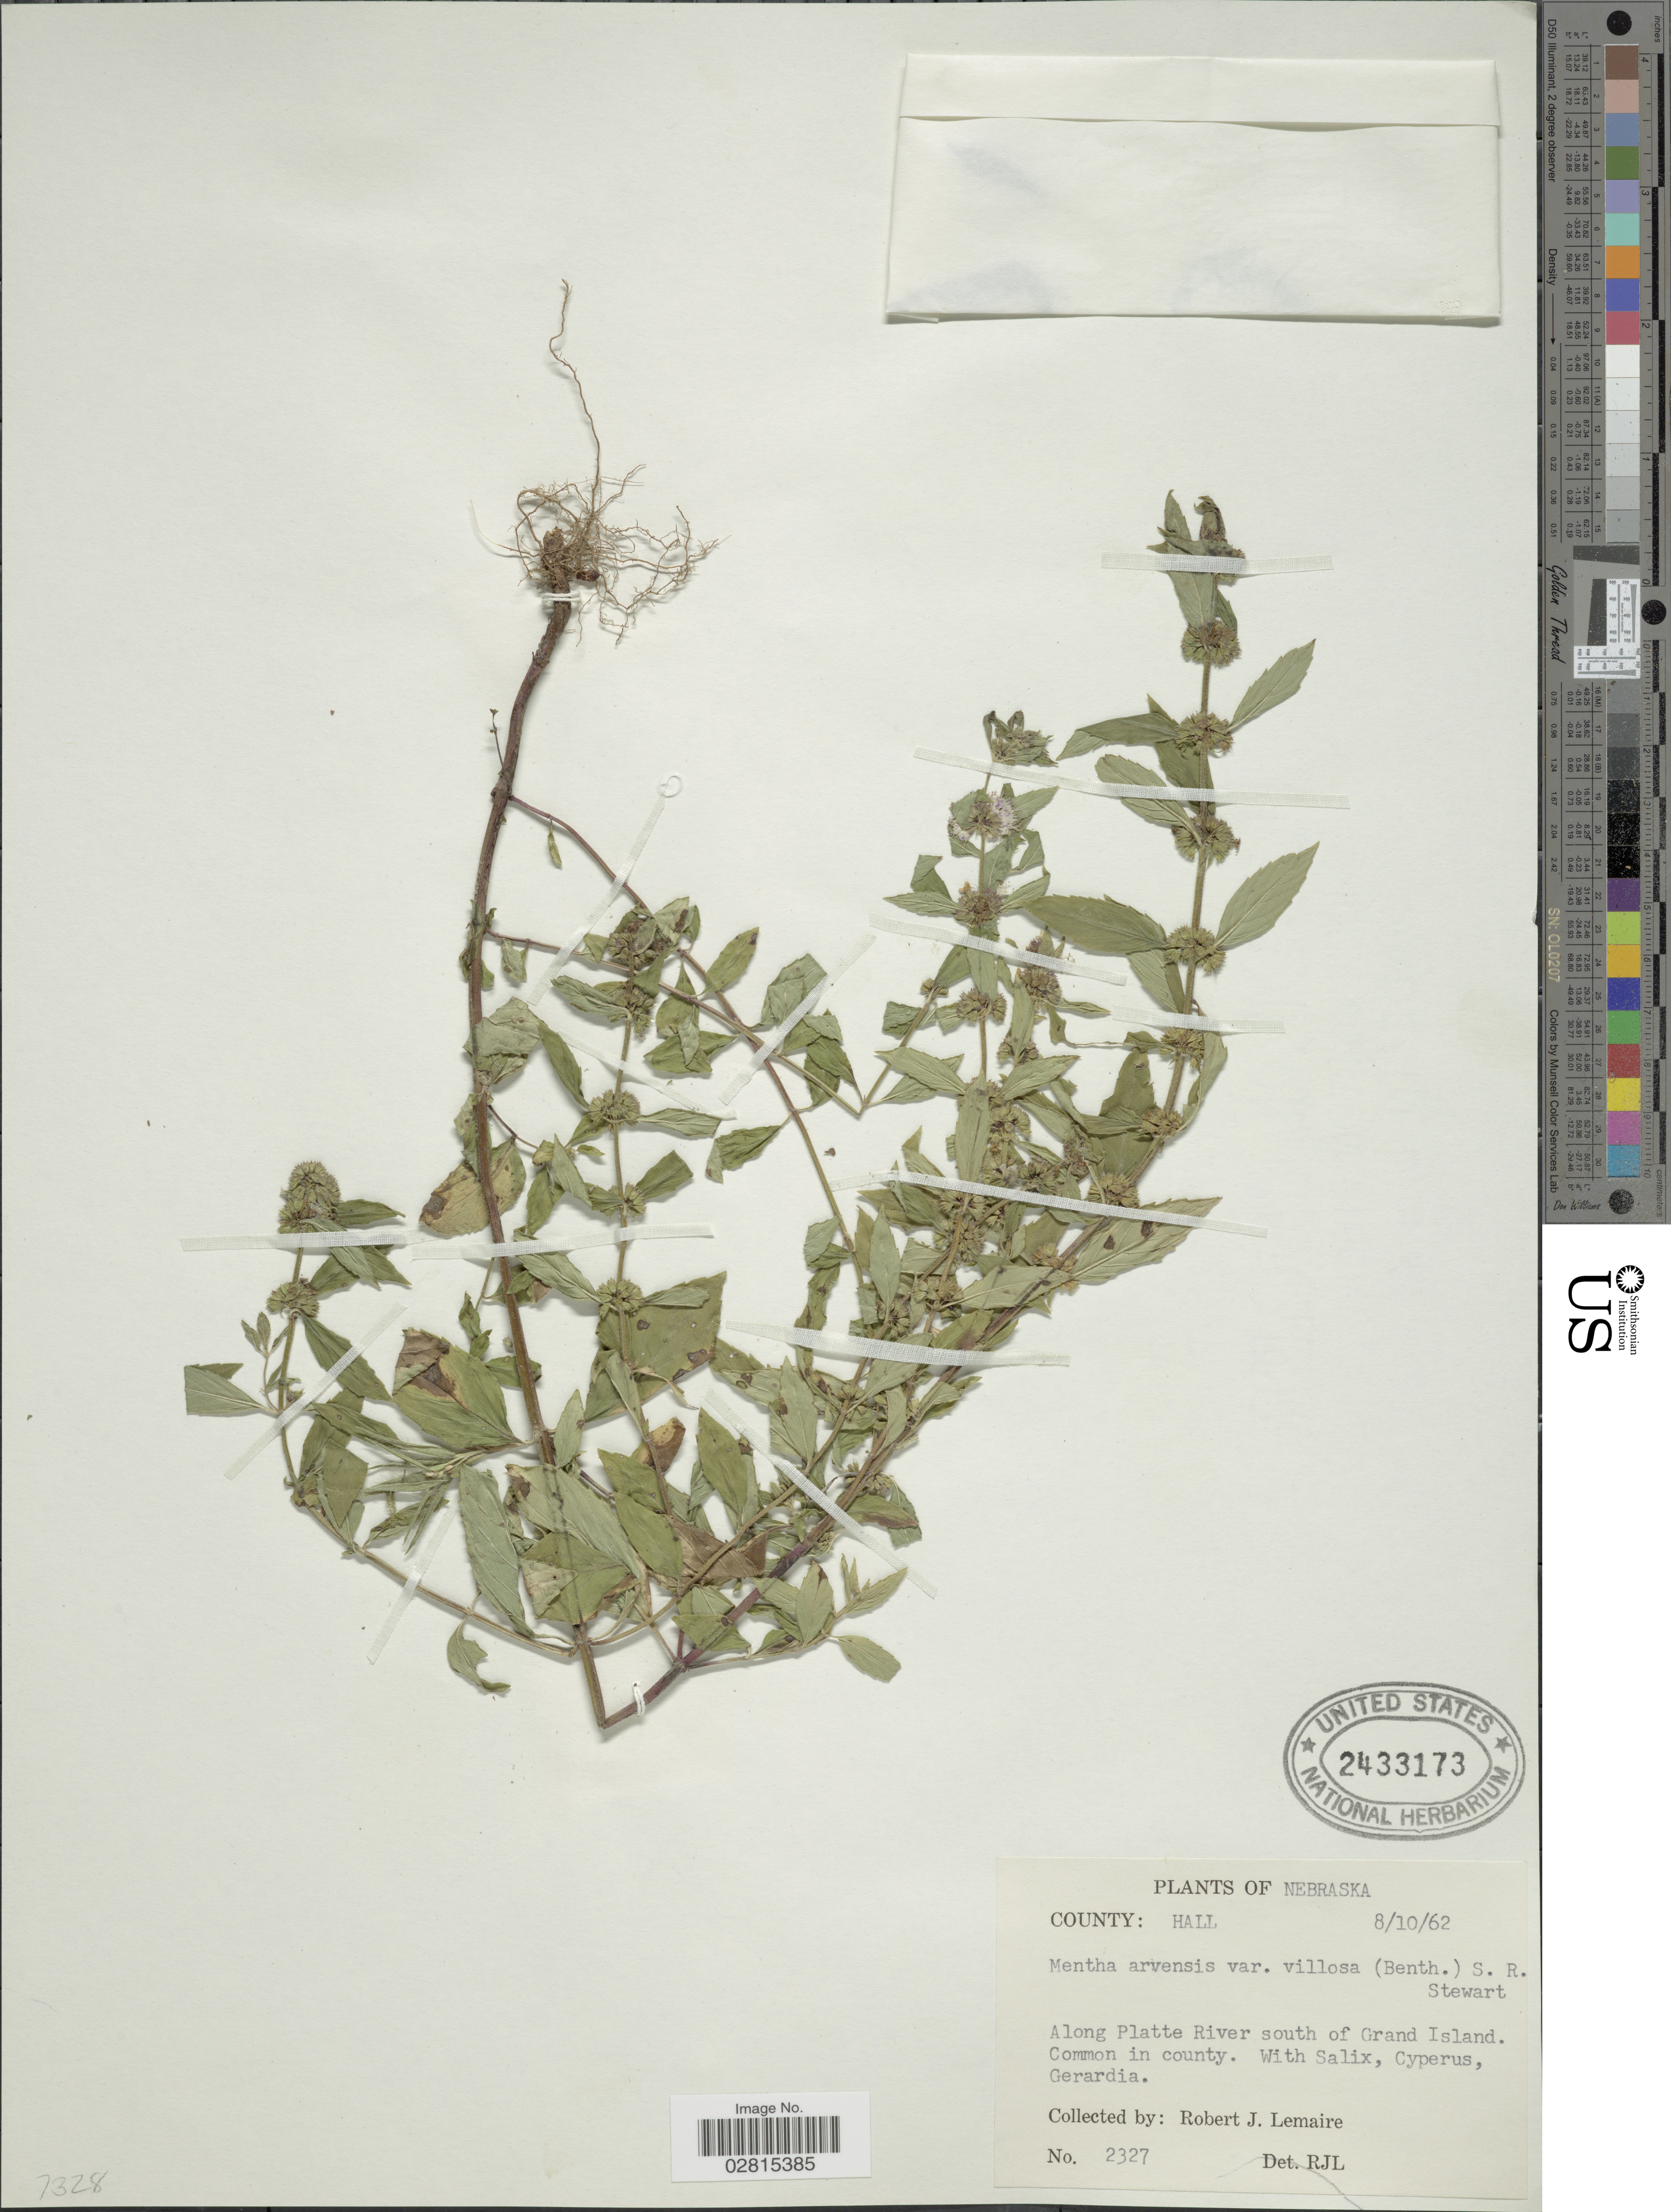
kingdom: Plantae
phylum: Tracheophyta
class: Magnoliopsida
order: Lamiales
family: Lamiaceae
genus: Mentha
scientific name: Mentha canadensis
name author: L.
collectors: R. J. Lemaire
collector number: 2327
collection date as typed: Transcribed d/m/y: 10/8/62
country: United States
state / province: Nebraska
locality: County: Hall. Along Platte River south of Grand Island. Common in county.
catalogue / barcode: US 2433173